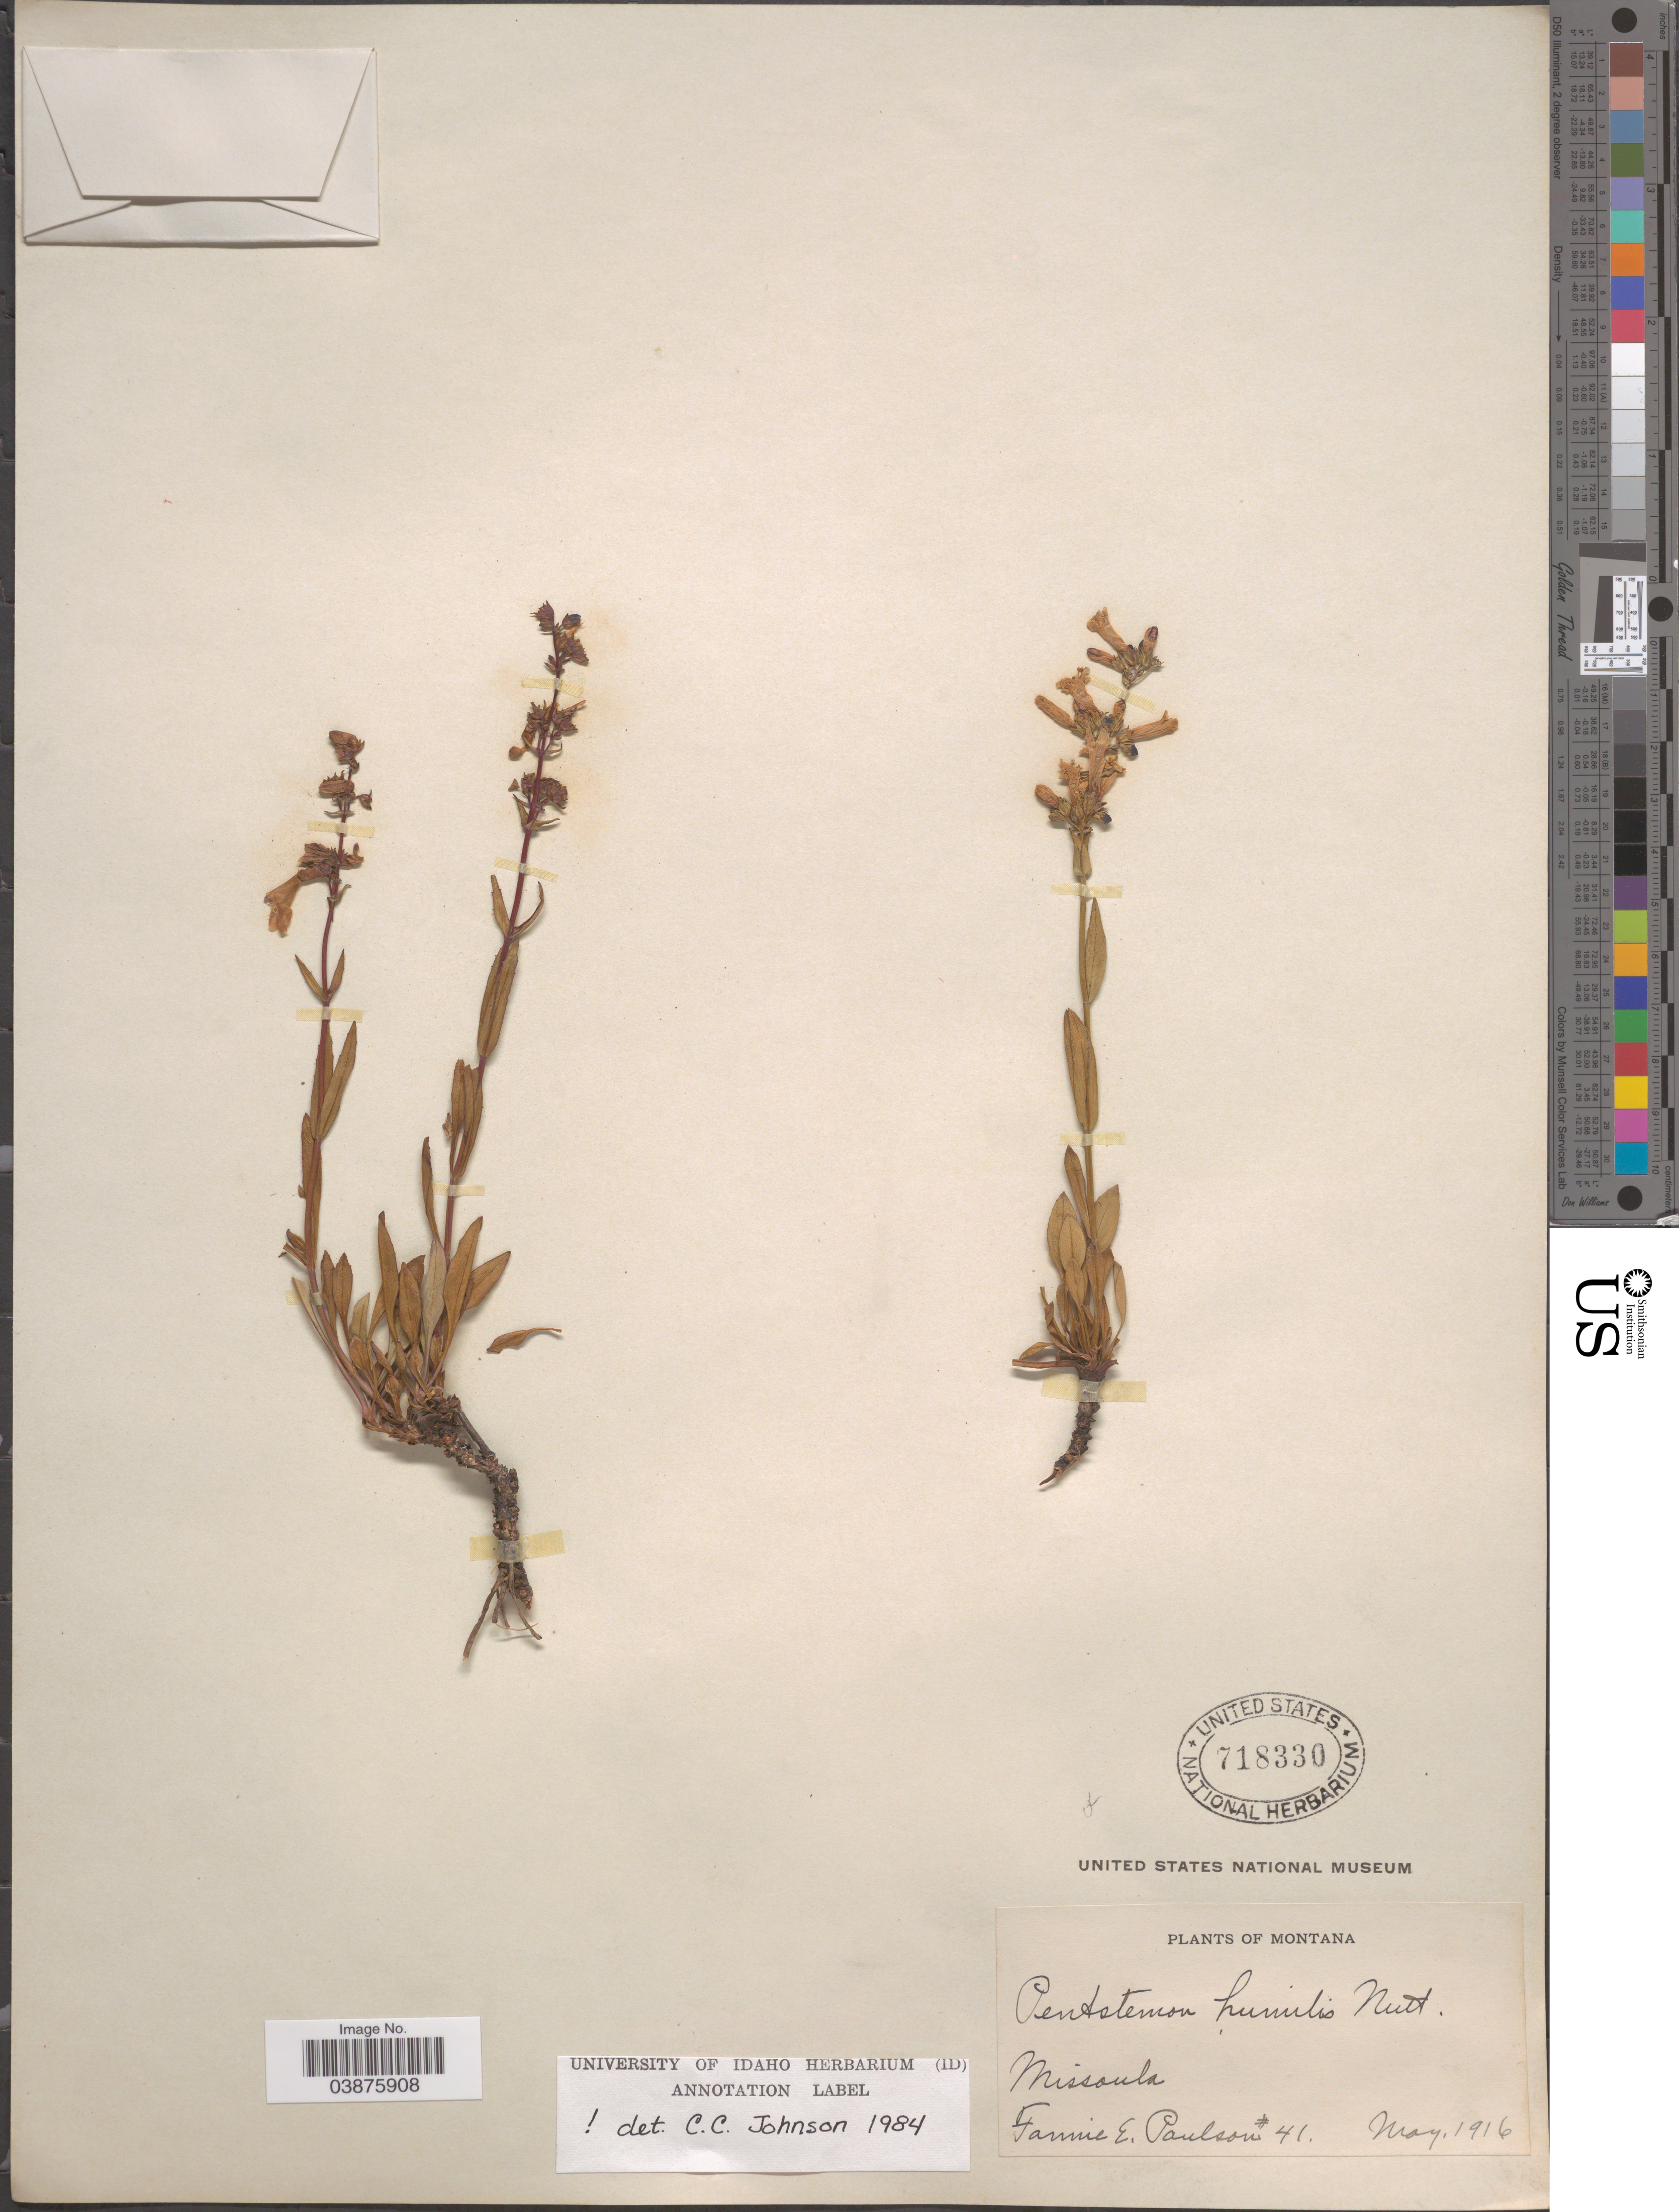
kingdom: Plantae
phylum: Tracheophyta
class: Magnoliopsida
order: Lamiales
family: Plantaginaceae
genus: Penstemon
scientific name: Penstemon humilis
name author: Nutt. ex A. Gray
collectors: F. Paulson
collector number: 41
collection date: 1916-05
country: United States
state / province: Montana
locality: Missoula.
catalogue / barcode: US 718330